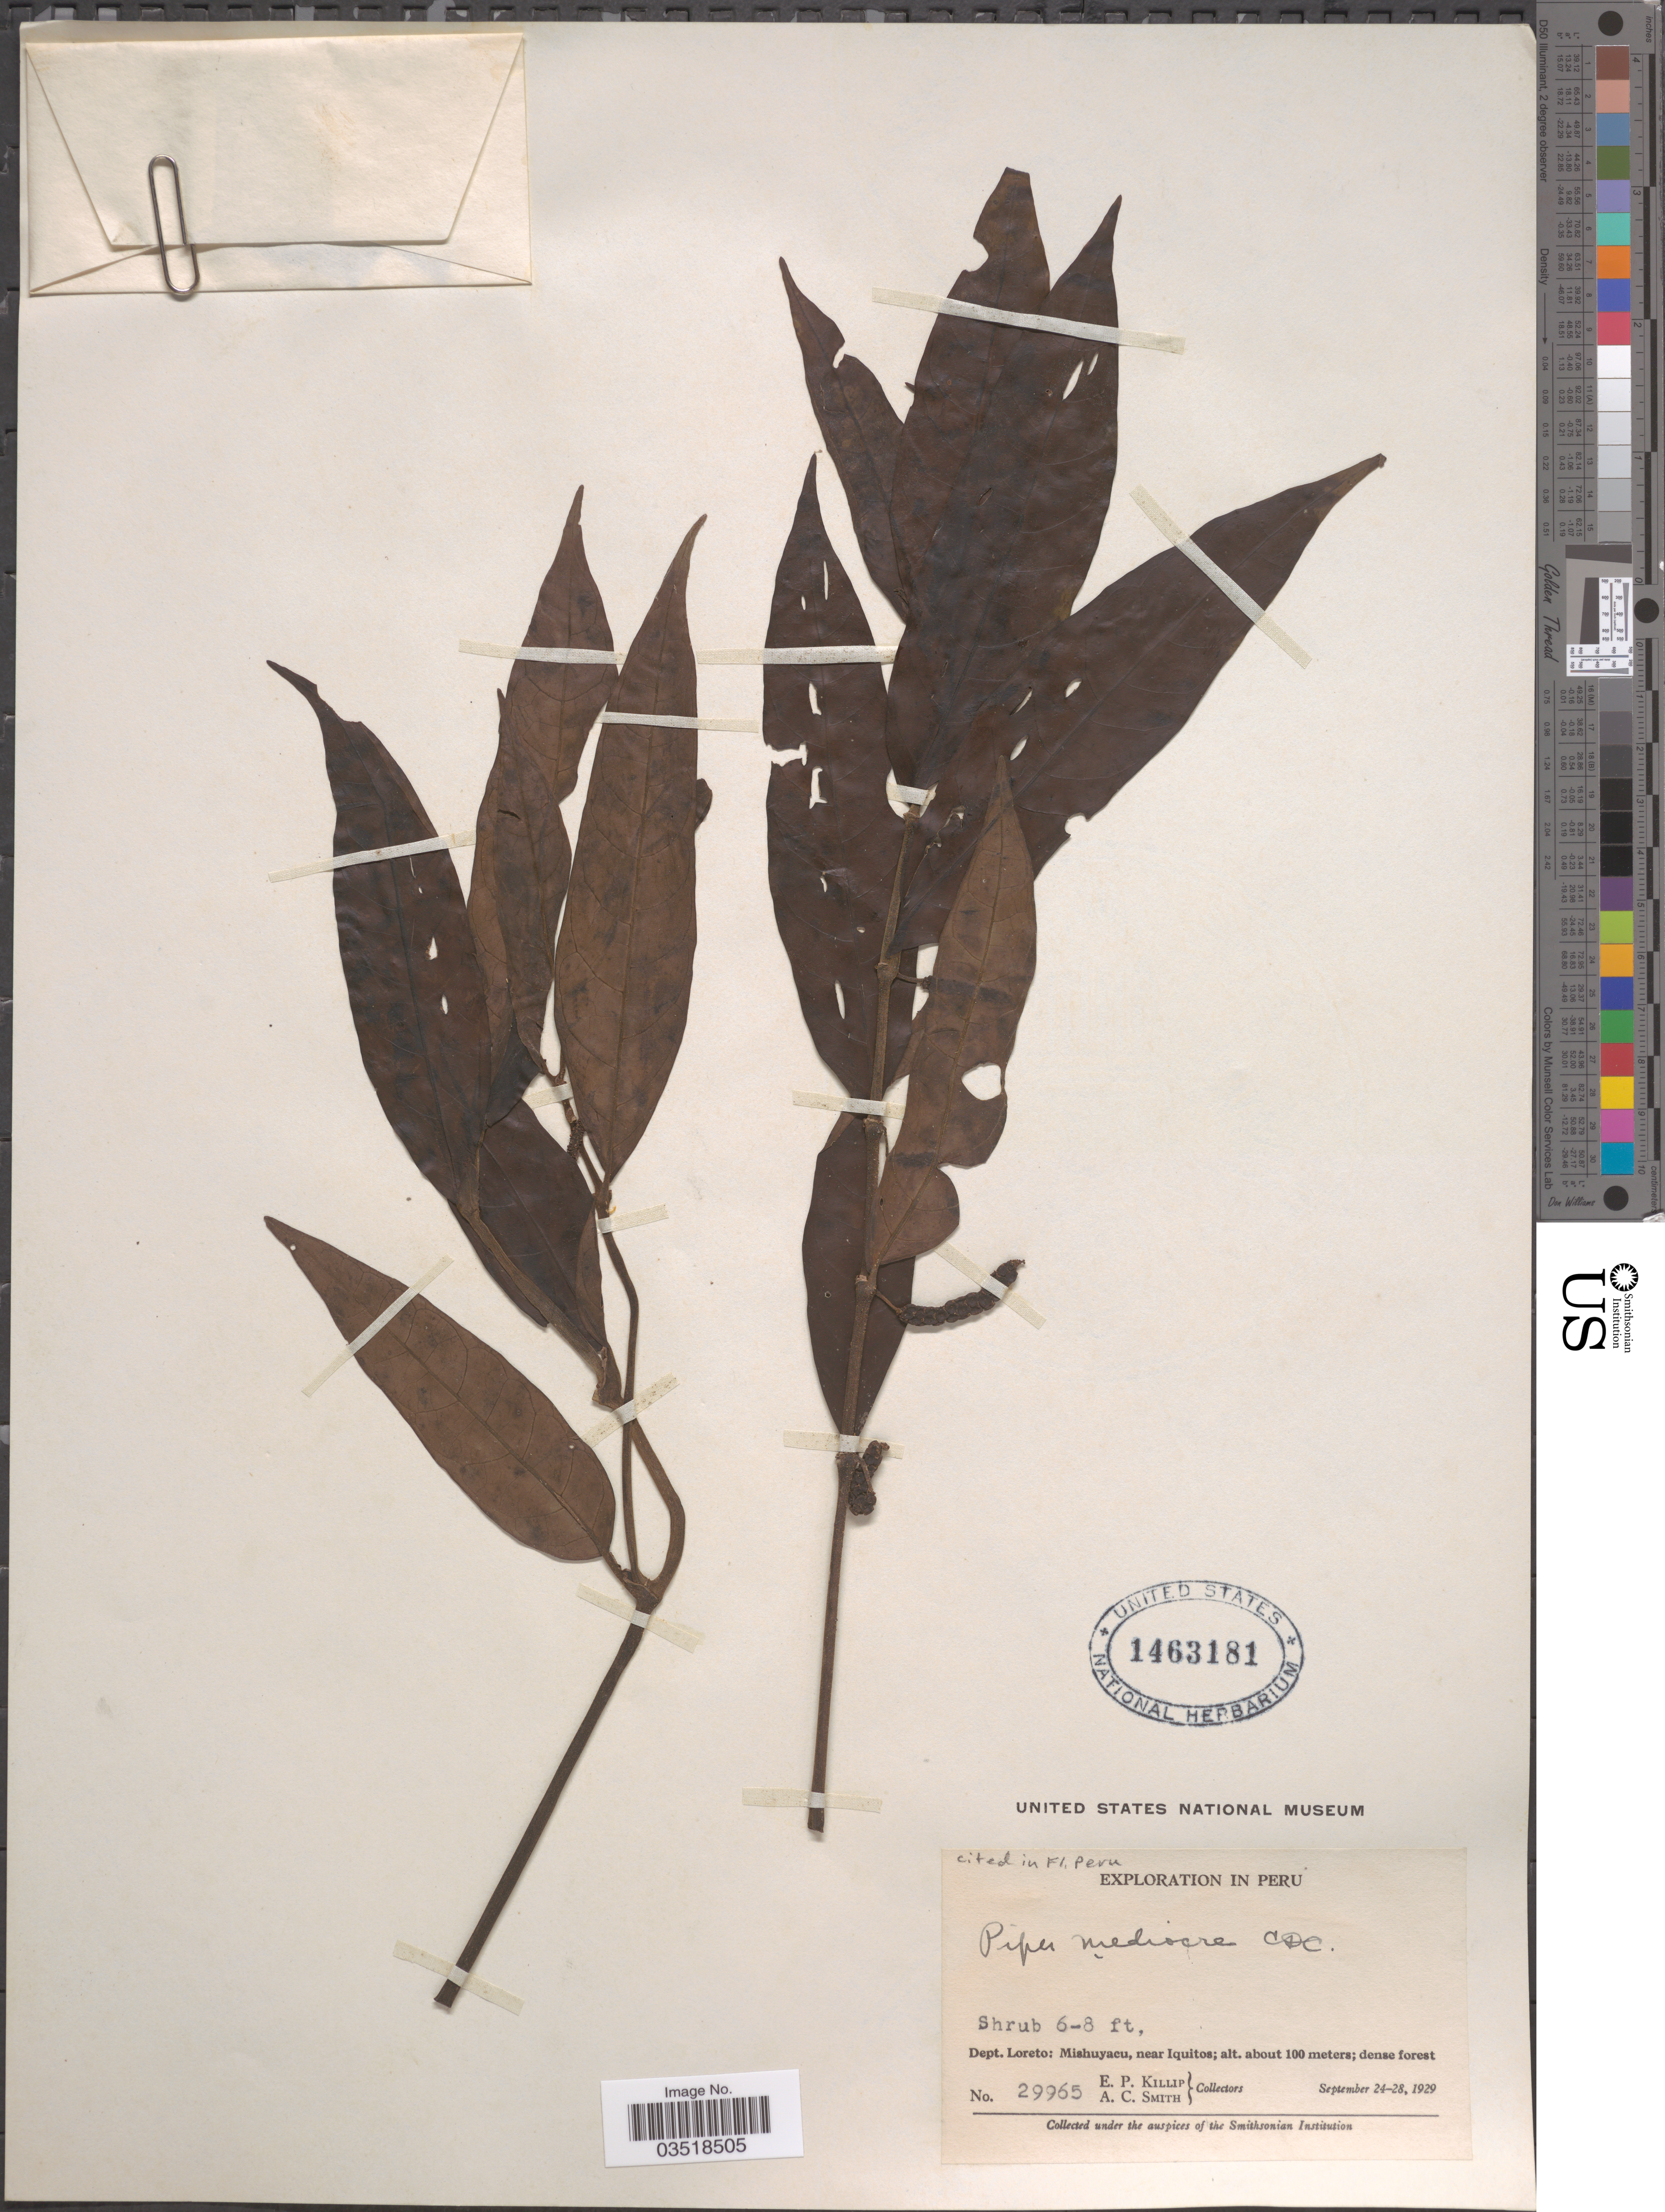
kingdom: Plantae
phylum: Tracheophyta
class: Magnoliopsida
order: Piperales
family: Piperaceae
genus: Piper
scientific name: Piper mediocre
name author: C. DC.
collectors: E. P. Killip & A. C. Smith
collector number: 29965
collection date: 1929-09-24/1929-09-28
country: Peru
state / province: Loreto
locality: Dept. Loreto: Mishuyacu, near Iquitos.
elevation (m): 100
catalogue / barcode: US 1463181